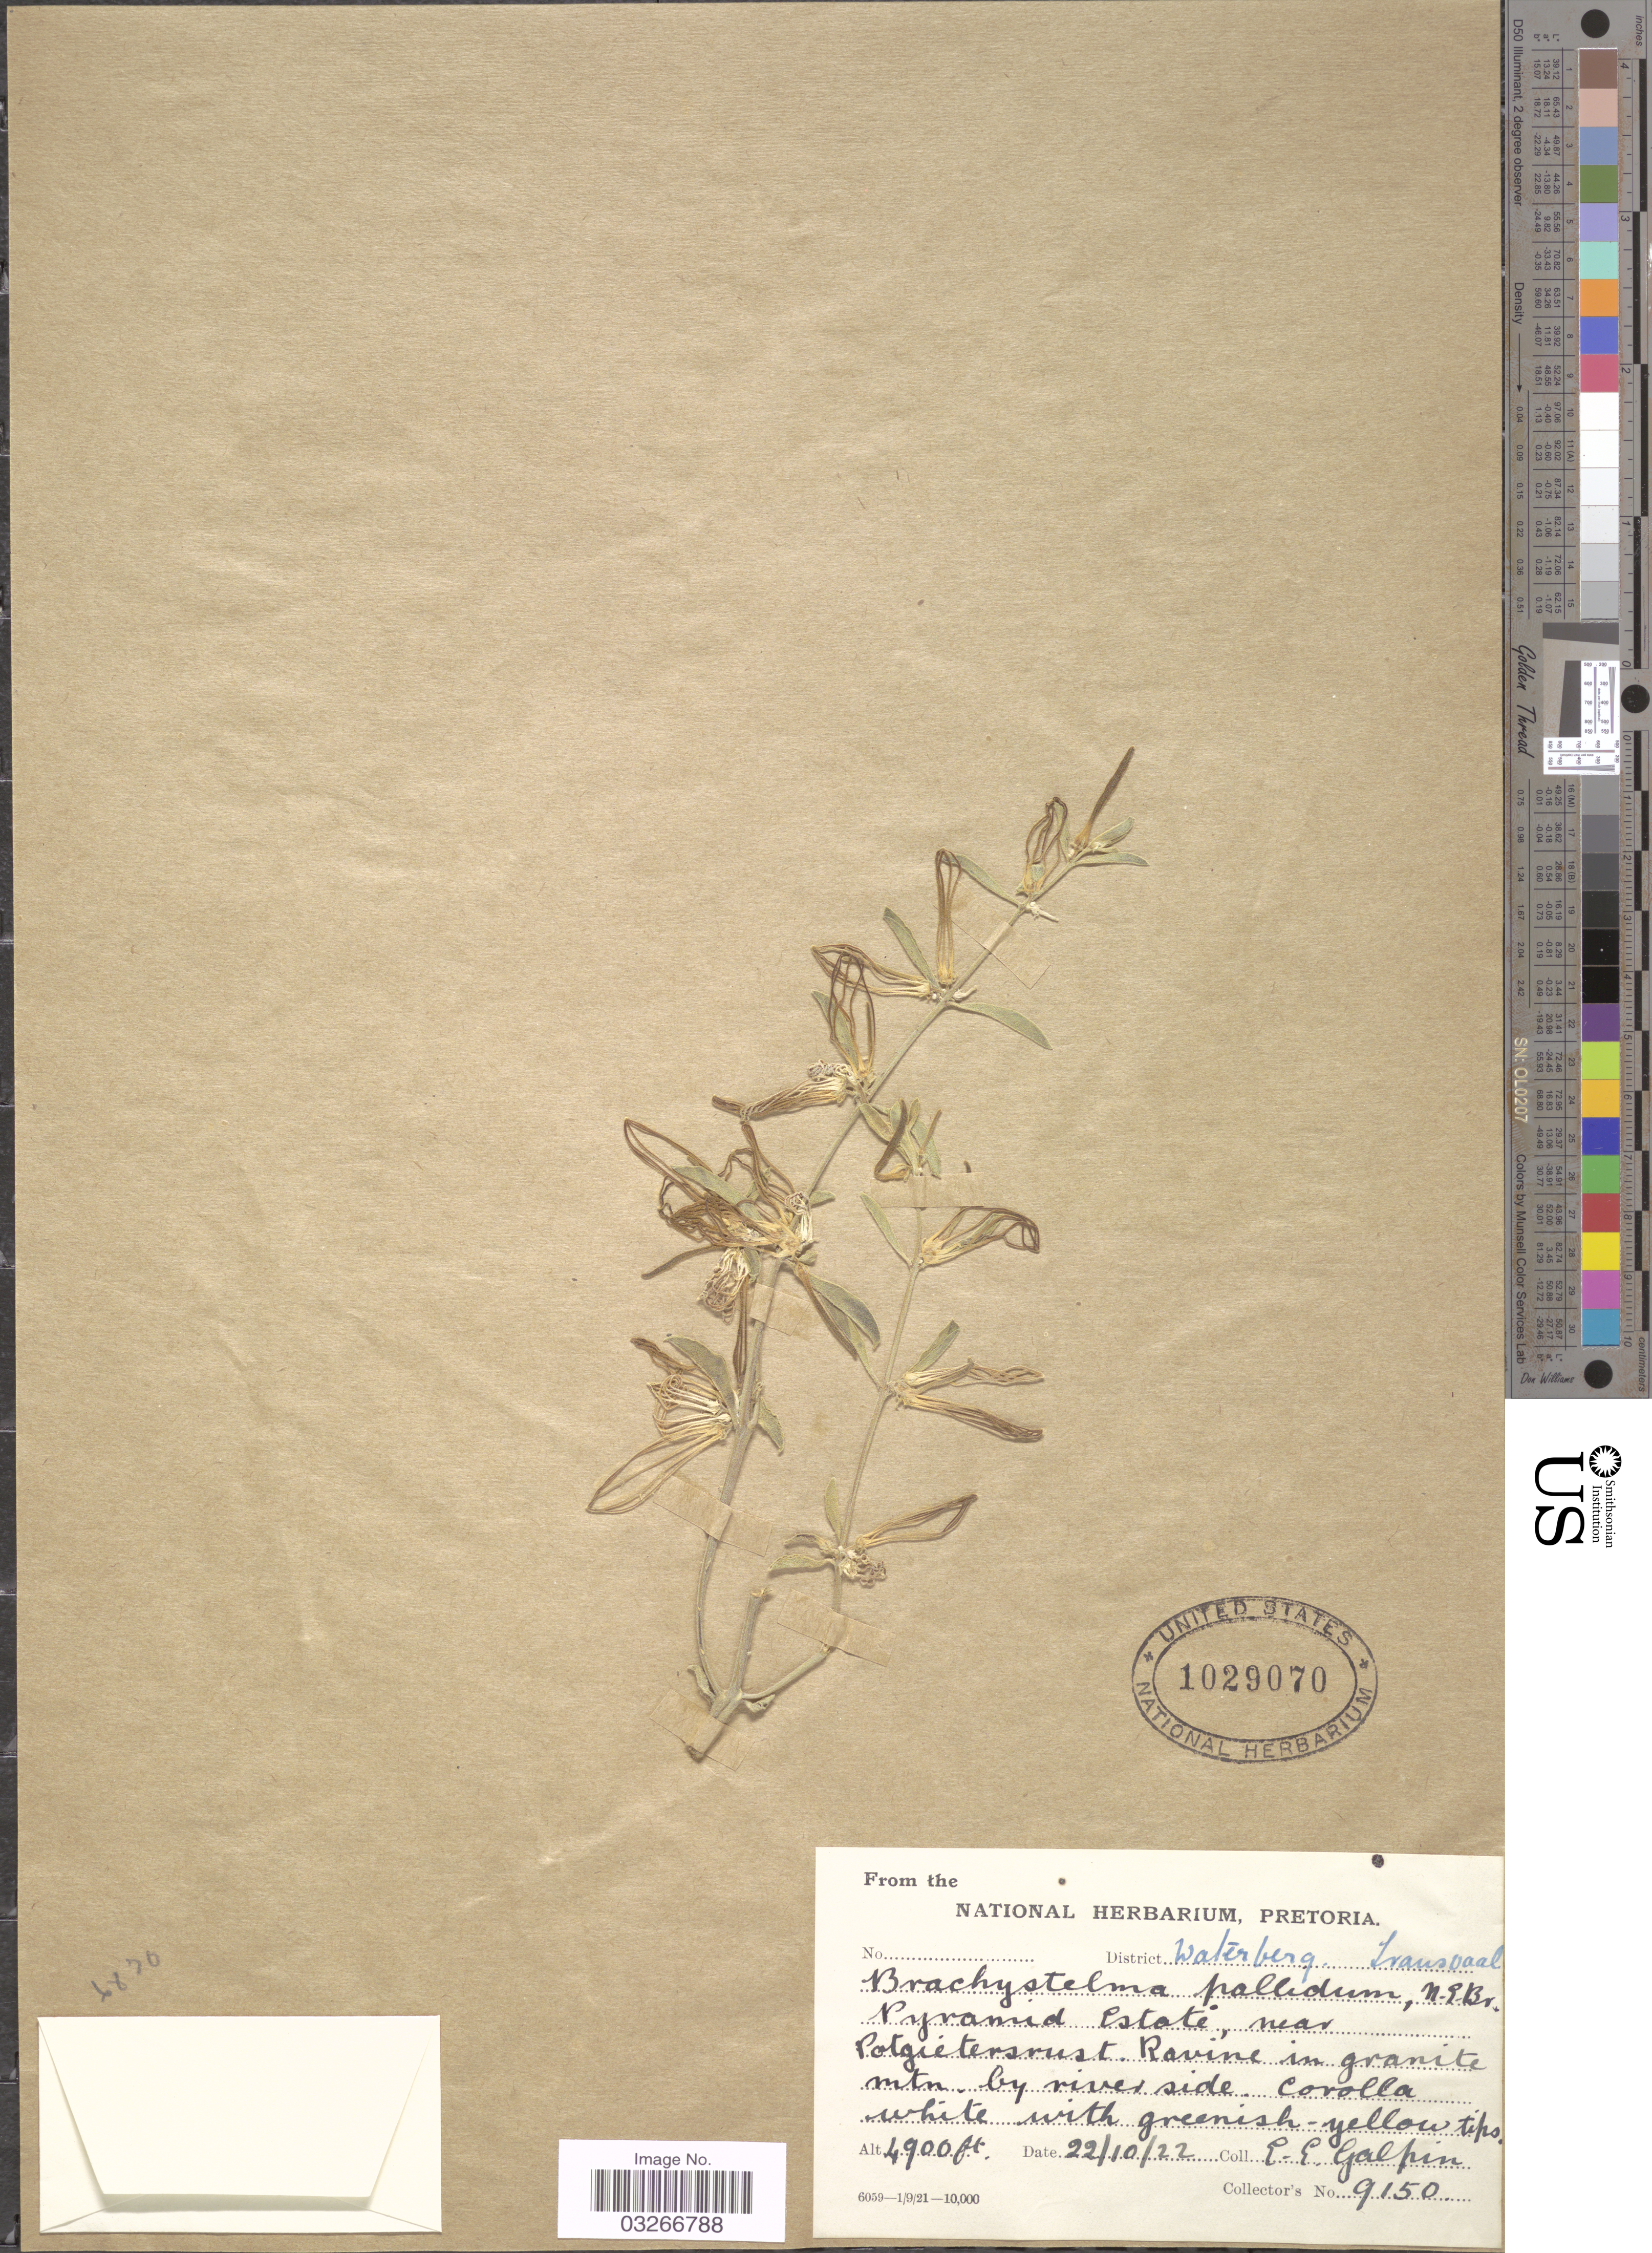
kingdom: Plantae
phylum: Tracheophyta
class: Magnoliopsida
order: Gentianales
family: Apocynaceae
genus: Brachystelma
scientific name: Brachystelma pallidum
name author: (Schltr.) N.E. Br.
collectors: E. Galpin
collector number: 9150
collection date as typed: Transcribed d/m/y: 22/10/22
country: South Africa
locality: District Waterberg. Transvaal, Pyramid Estaté, near Potgietersrust. Ravine in granite mtn. by river side.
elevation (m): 1494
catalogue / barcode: US 1029070